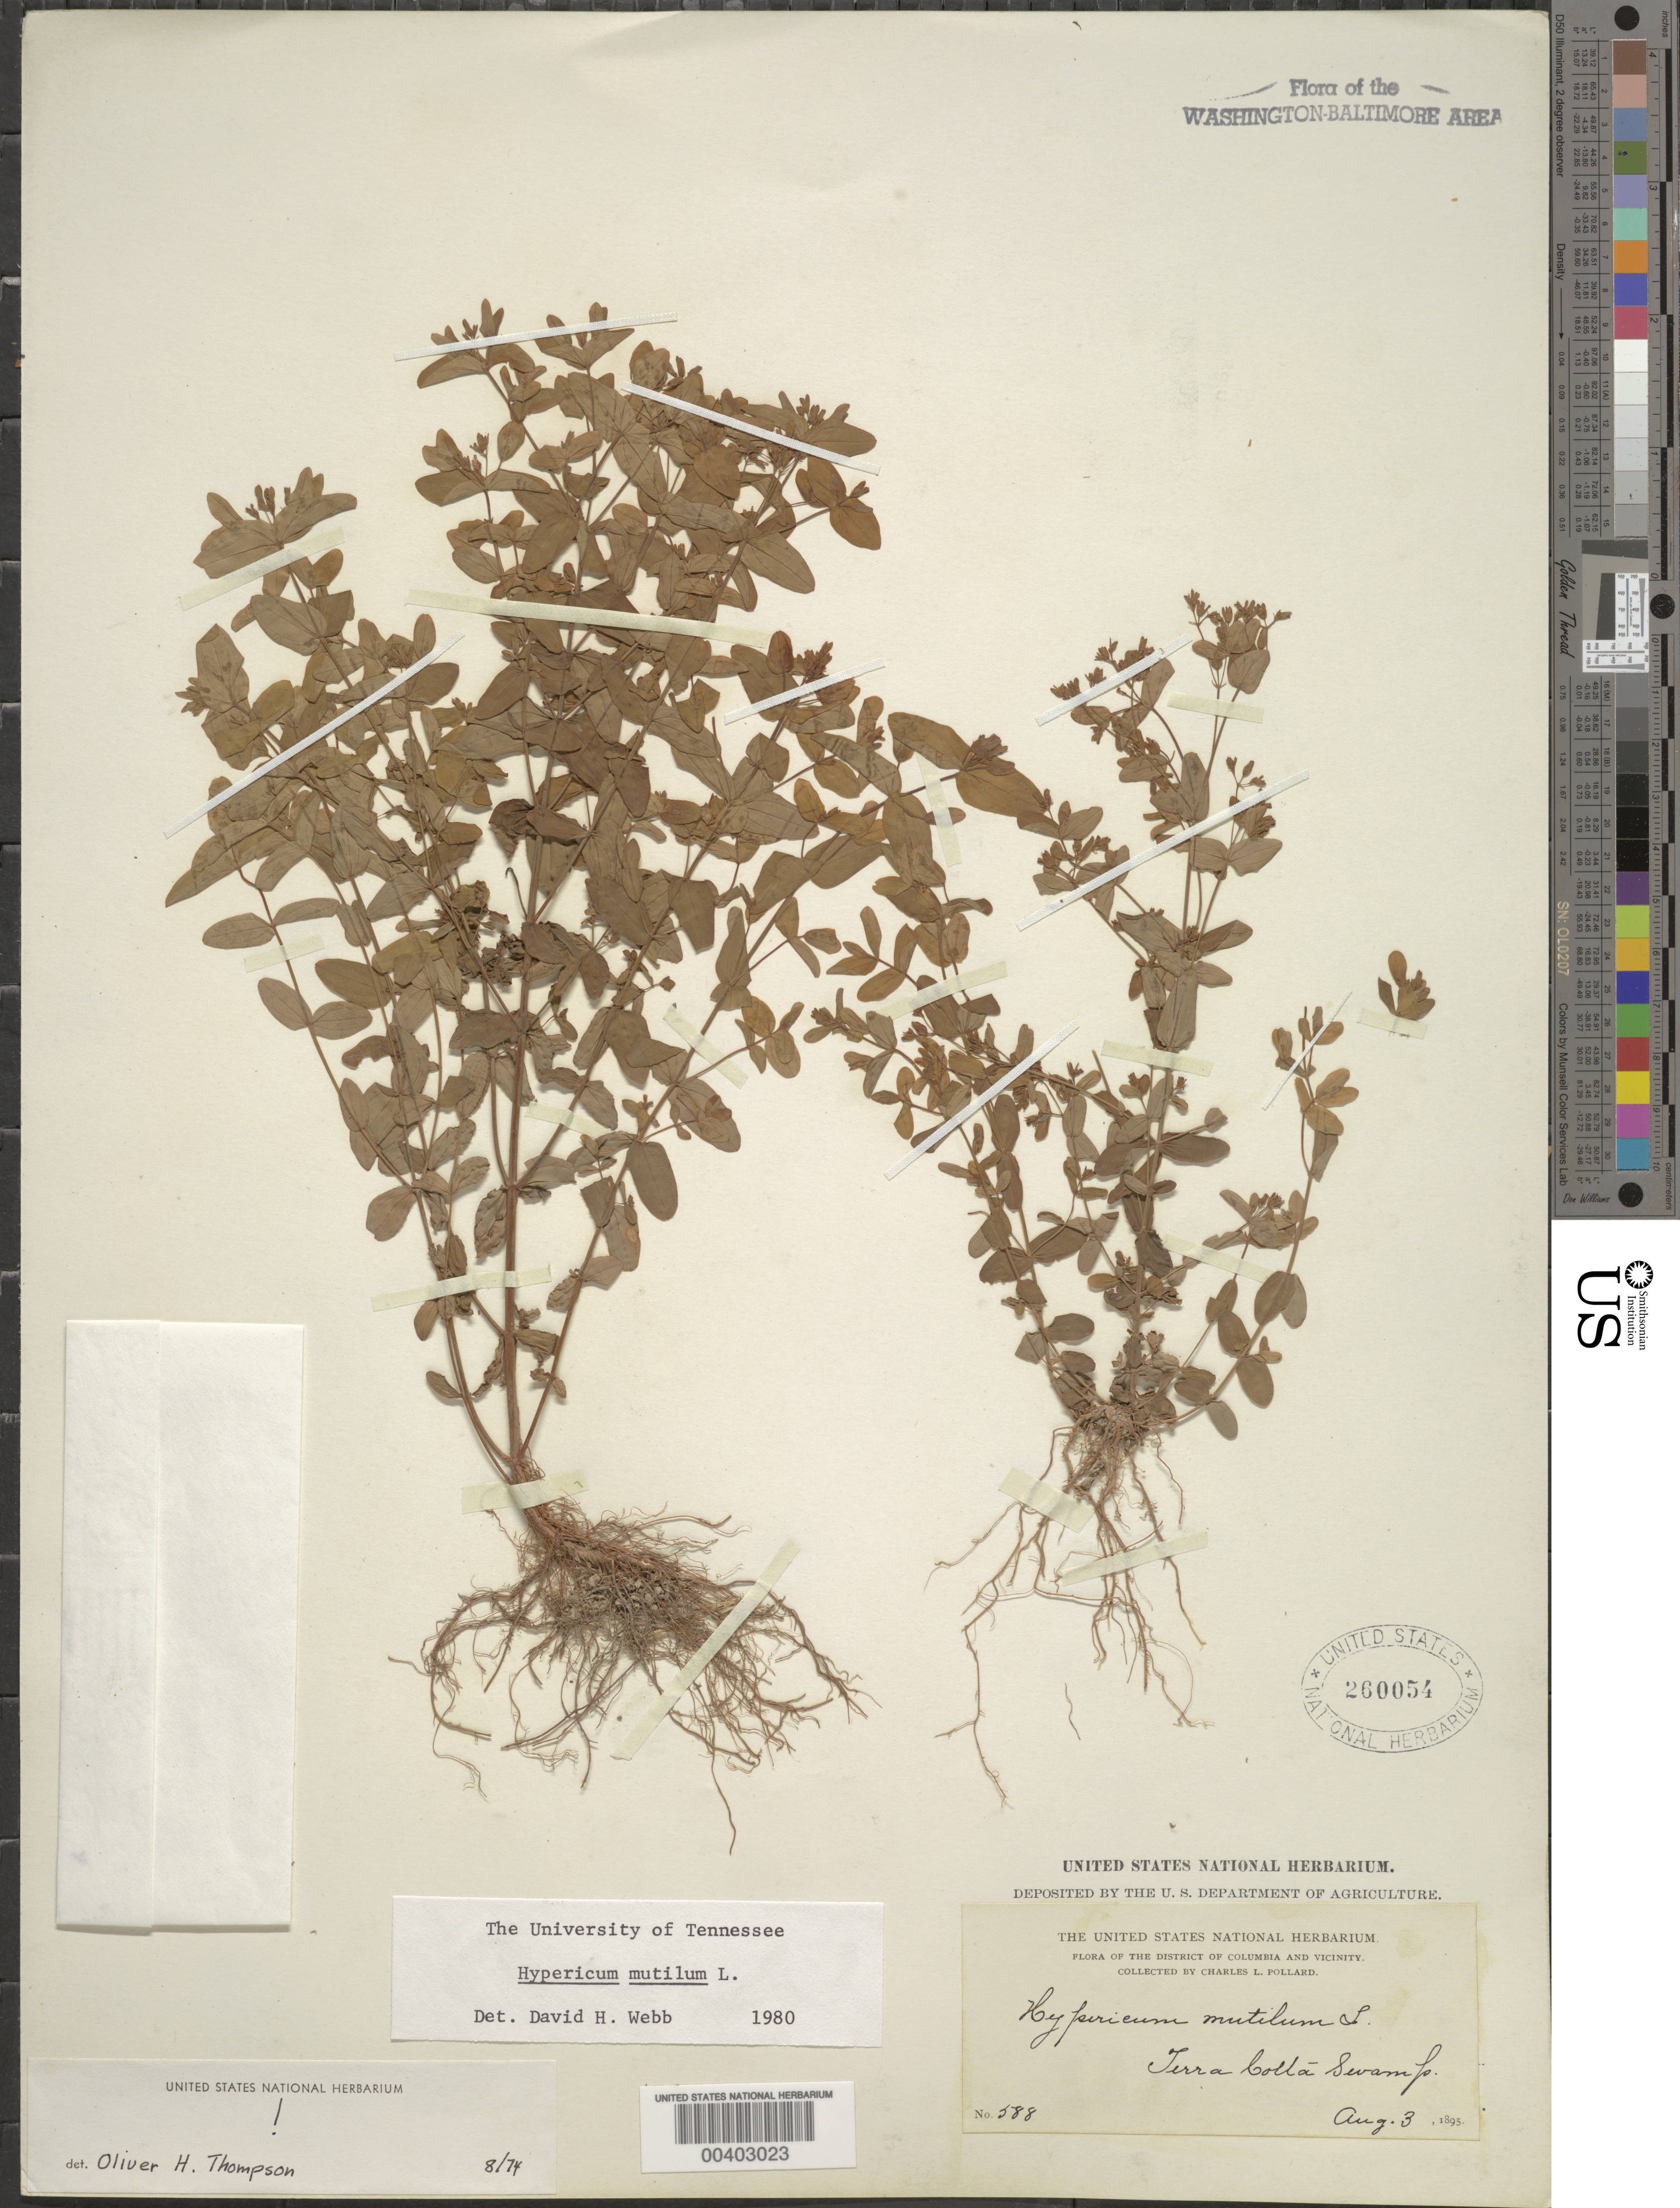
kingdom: Plantae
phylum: Tracheophyta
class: Magnoliopsida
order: Malpighiales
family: Hypericaceae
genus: Hypericum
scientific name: Hypericum mutilum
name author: L.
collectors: C. L. Pollard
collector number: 588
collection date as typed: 03 Aug 1895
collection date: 1895-08-03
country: United States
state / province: District of Columbia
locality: Terra Cotta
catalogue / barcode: US 260054